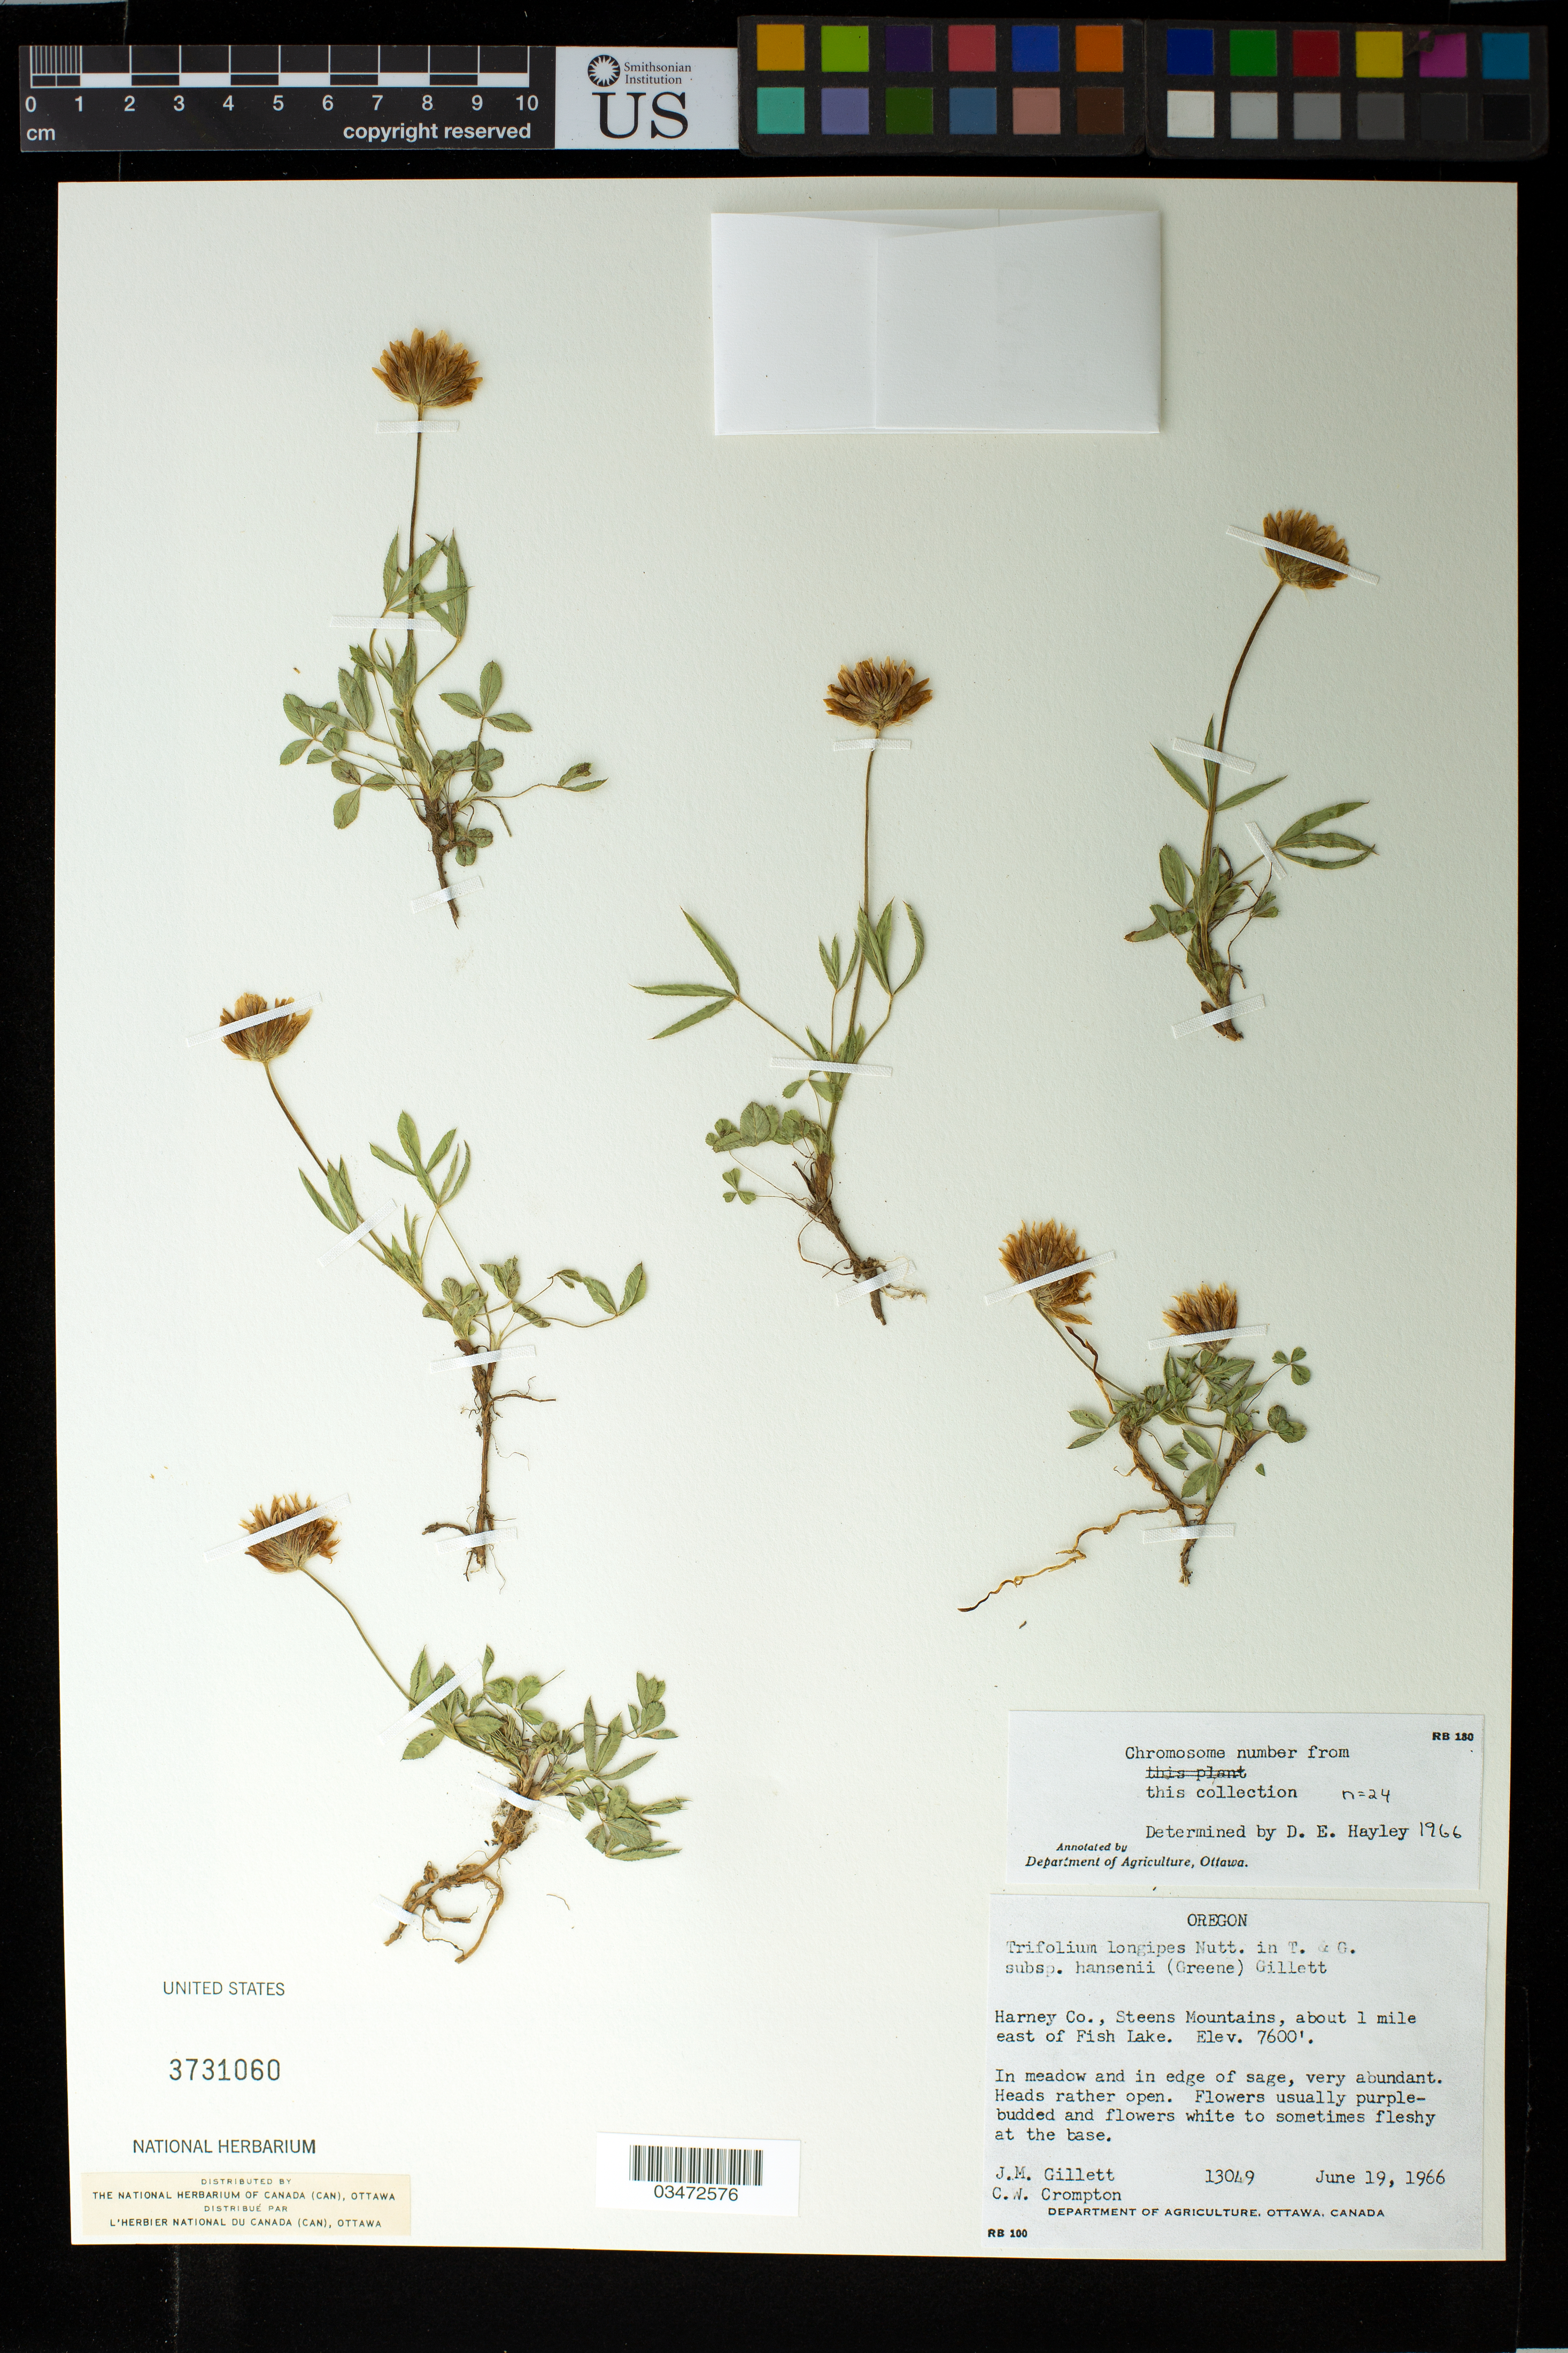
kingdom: Plantae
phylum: Tracheophyta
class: Magnoliopsida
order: Fabales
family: Fabaceae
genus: Trifolium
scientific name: Trifolium longipes subsp. hansenii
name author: (Greene) J.M. Gillett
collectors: J. Gillett & C. W. Crompton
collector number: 13049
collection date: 1966-06-19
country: United States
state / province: Oregon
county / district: Harney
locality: Harney Co., Steens Mountains, about 1 mile east of Fish Lake,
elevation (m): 2316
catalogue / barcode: US 3731060